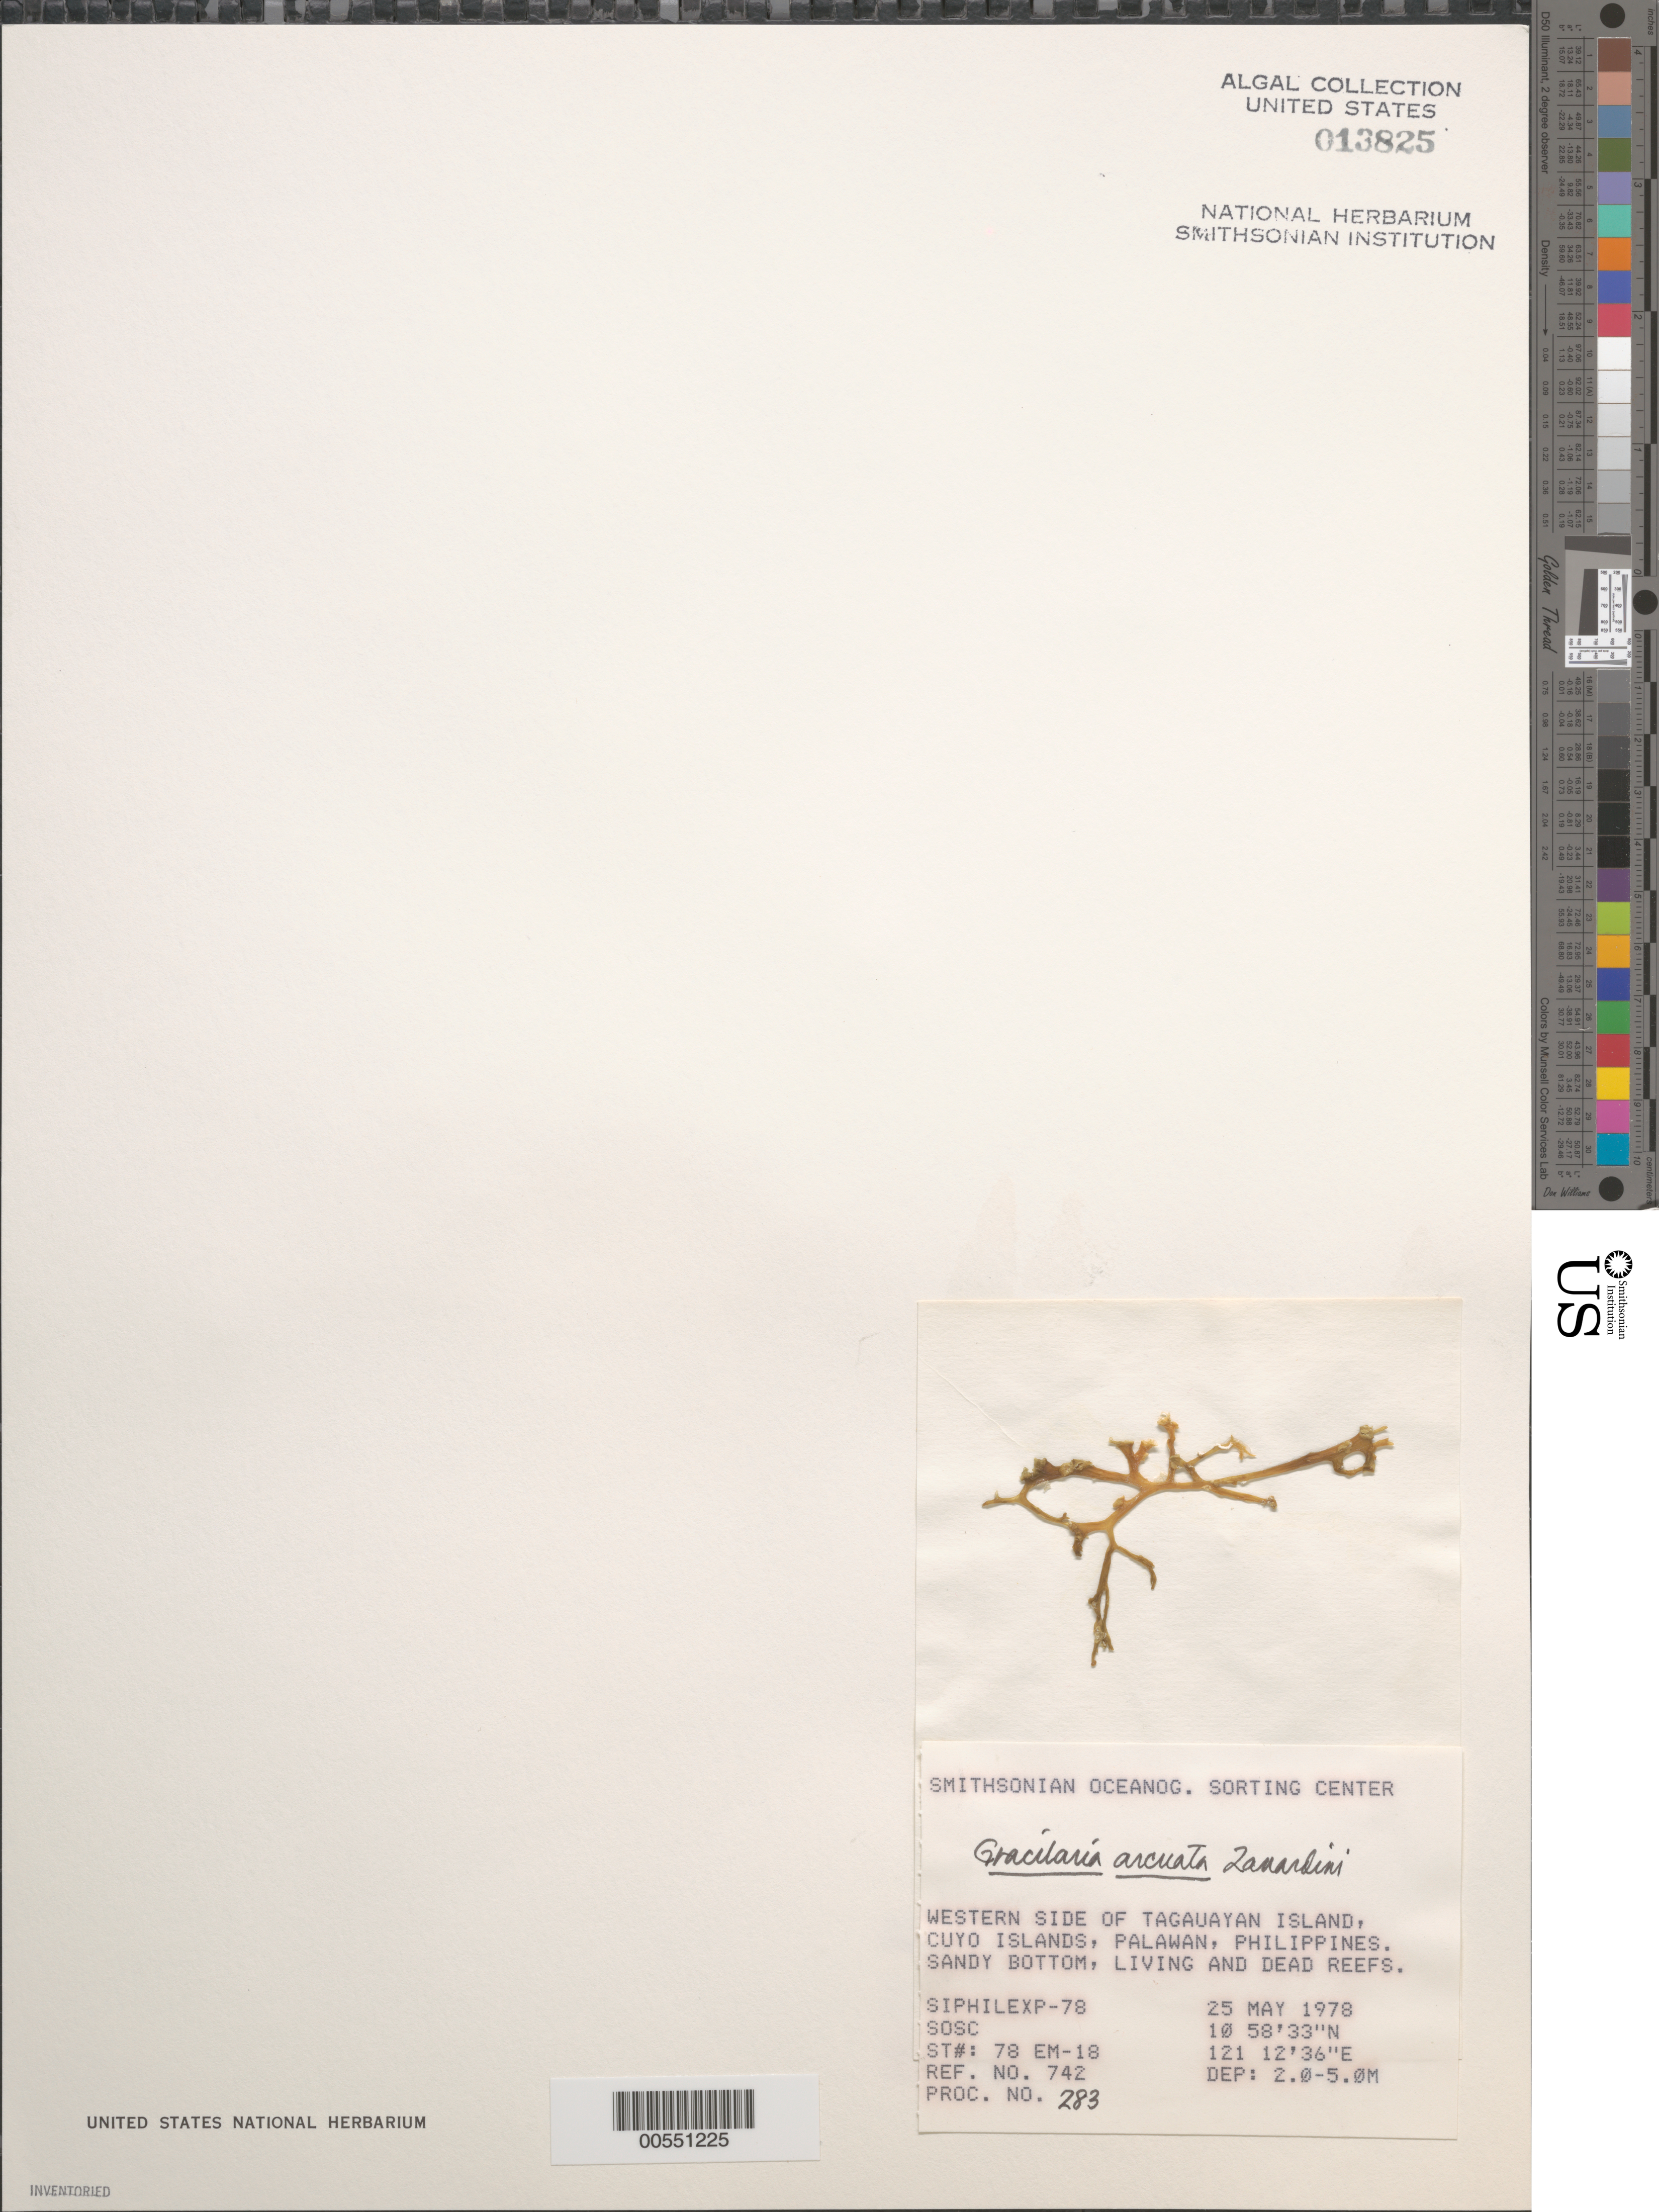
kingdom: Plantae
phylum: Rhodophyta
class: Florideophyceae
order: Gracilariales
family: Gracilariaceae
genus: Gracilaria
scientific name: Gracilaria arcuata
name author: Zanardini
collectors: SOSC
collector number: Station 78 Em-18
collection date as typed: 25 May 1978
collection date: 1978-05-25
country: Philippines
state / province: Mimaropa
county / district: Palawan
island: Tagauayan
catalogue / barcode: US 13825